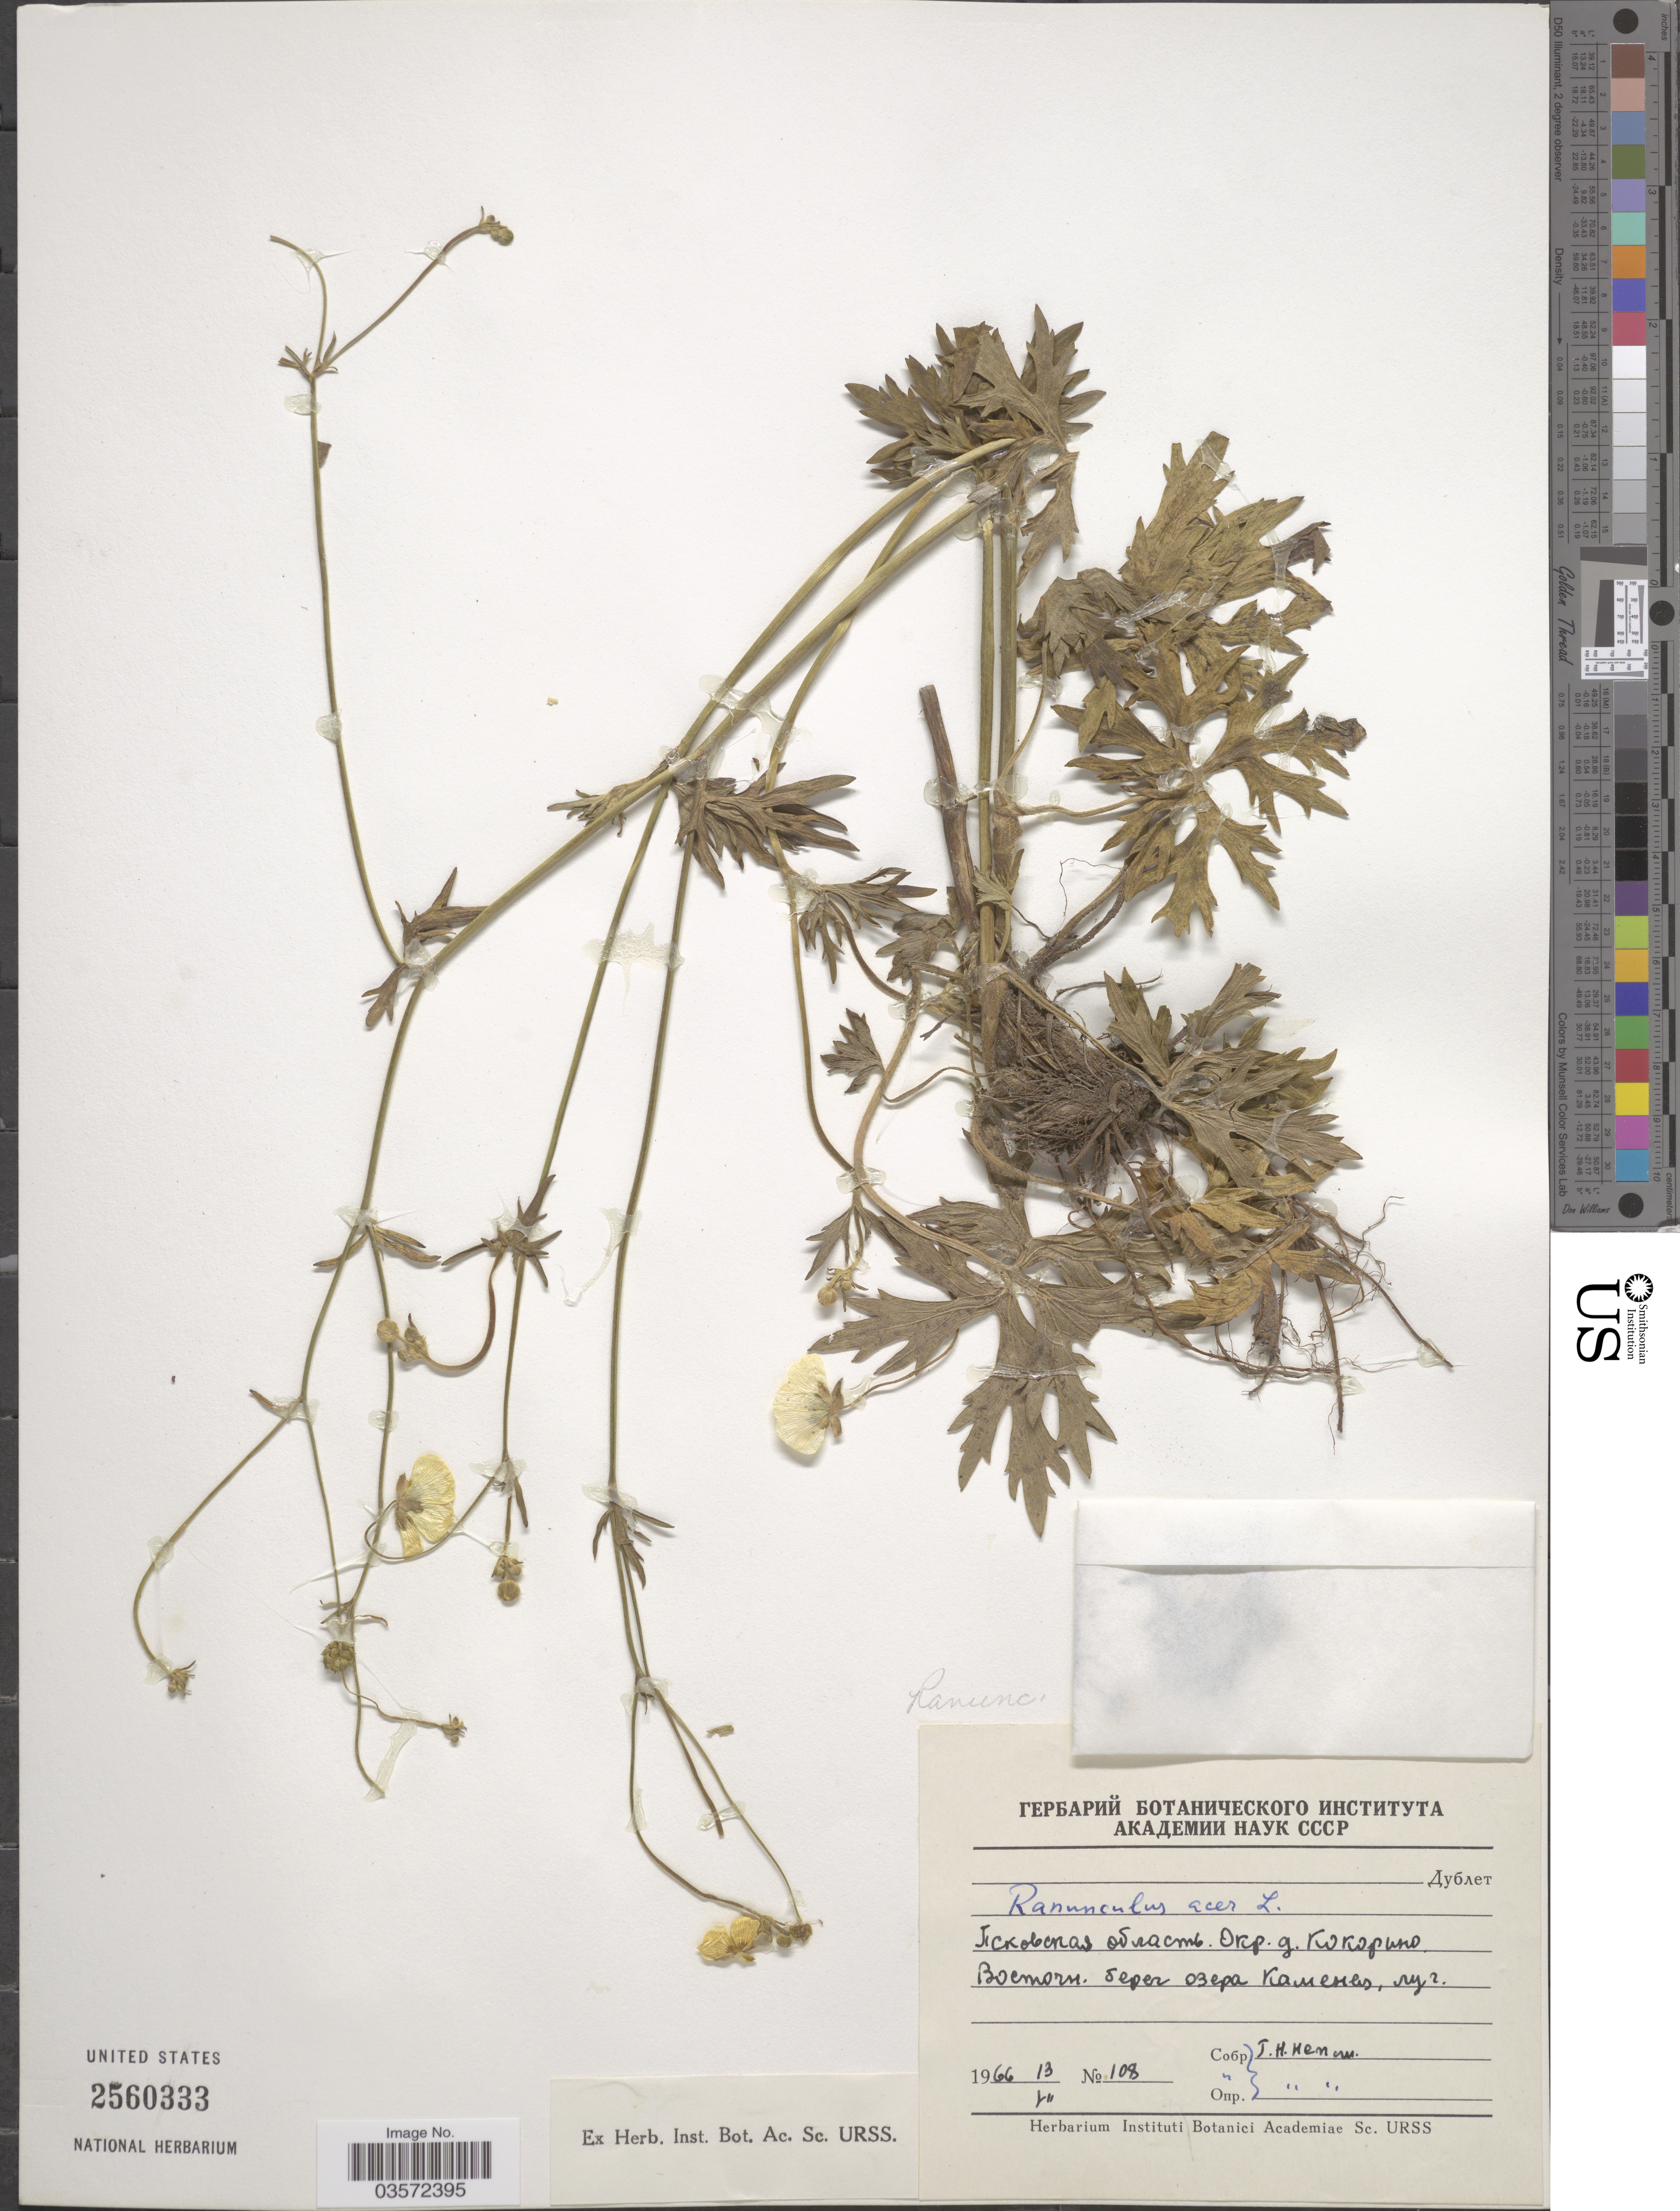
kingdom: Plantae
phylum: Tracheophyta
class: Magnoliopsida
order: Ranunculales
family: Ranunculaceae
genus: Ranunculus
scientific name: Ranunculus acer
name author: L.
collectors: G. Nepli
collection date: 1966-07-13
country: Russian Federation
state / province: Pskov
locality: vicinity of village Kokorino, east shore of Lake Kamenets.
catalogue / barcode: US 2560333